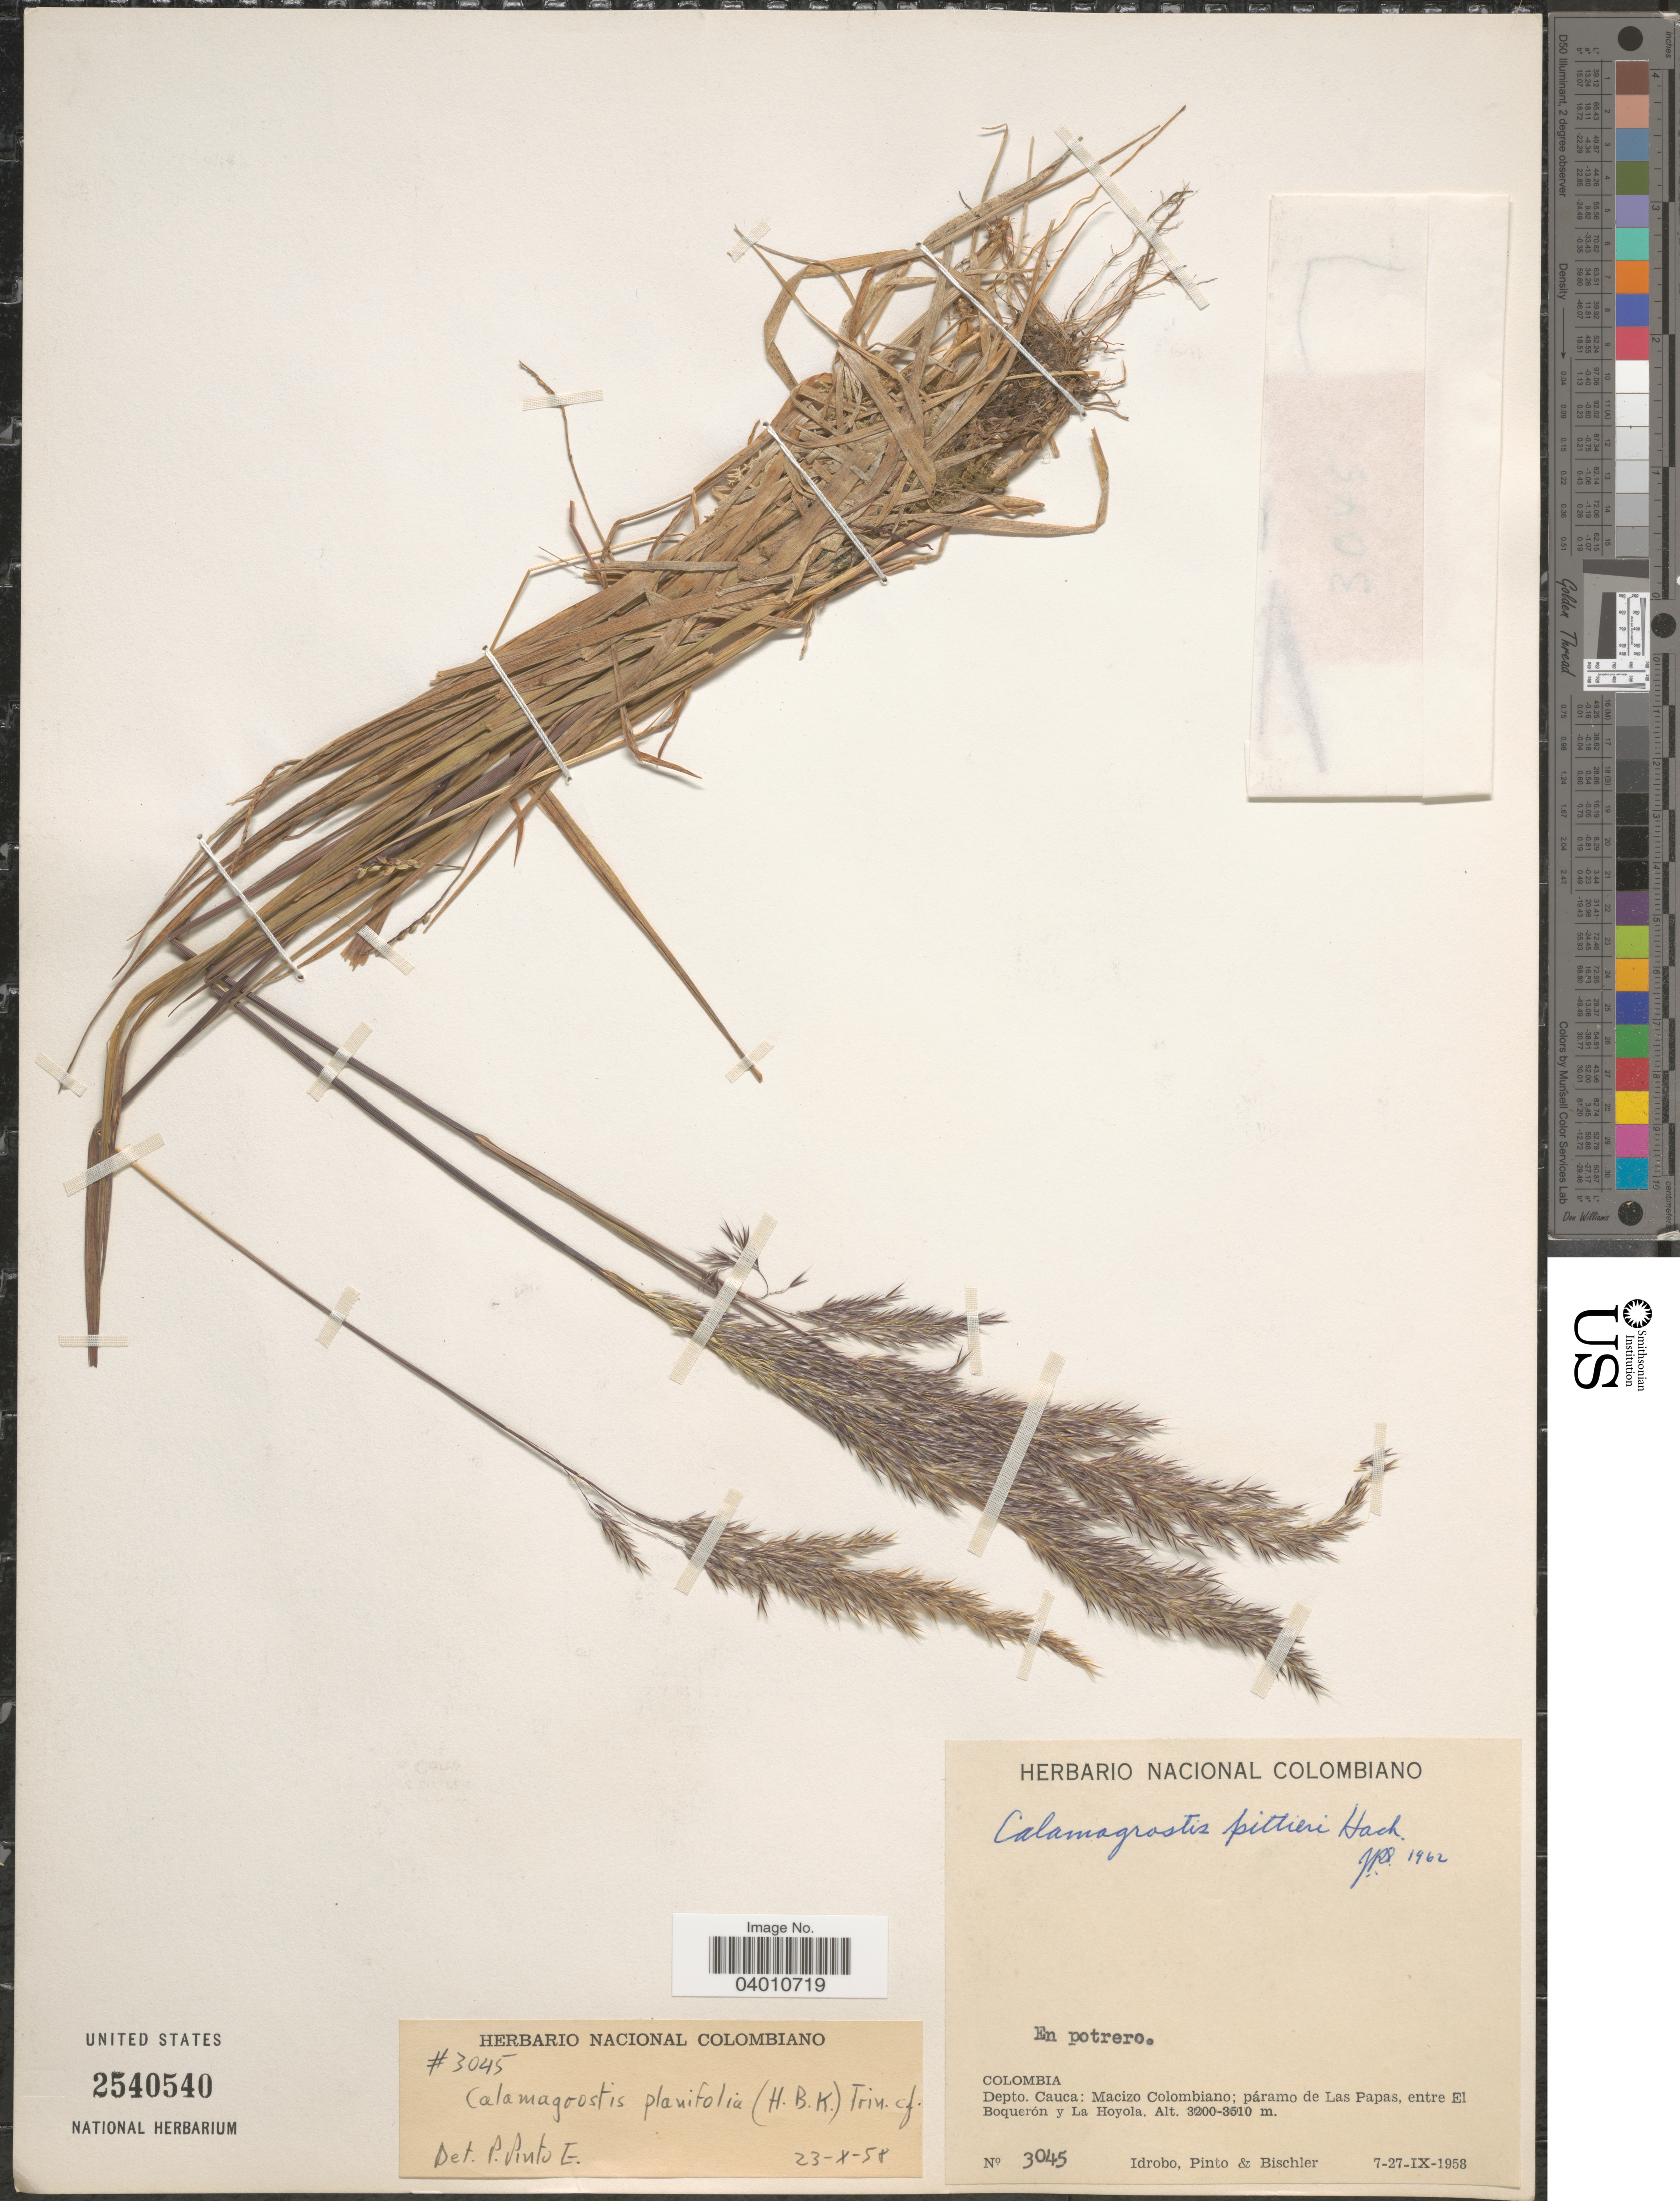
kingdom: Plantae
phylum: Tracheophyta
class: Liliopsida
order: Poales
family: Poaceae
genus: Peyritschia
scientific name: Peyritschia planifolia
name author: (Kunth) P.M. Peterson et al.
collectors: -- Idrobo, Pinto, -- & -. Bischler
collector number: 3045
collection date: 1958-09-07/1958-09-27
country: Colombia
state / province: Cauca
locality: Depto. Cauca: Macizo Colombiano; páramo de Las Papas, entre El Boquerón y La Hoyola.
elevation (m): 3200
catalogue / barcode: US 2540540